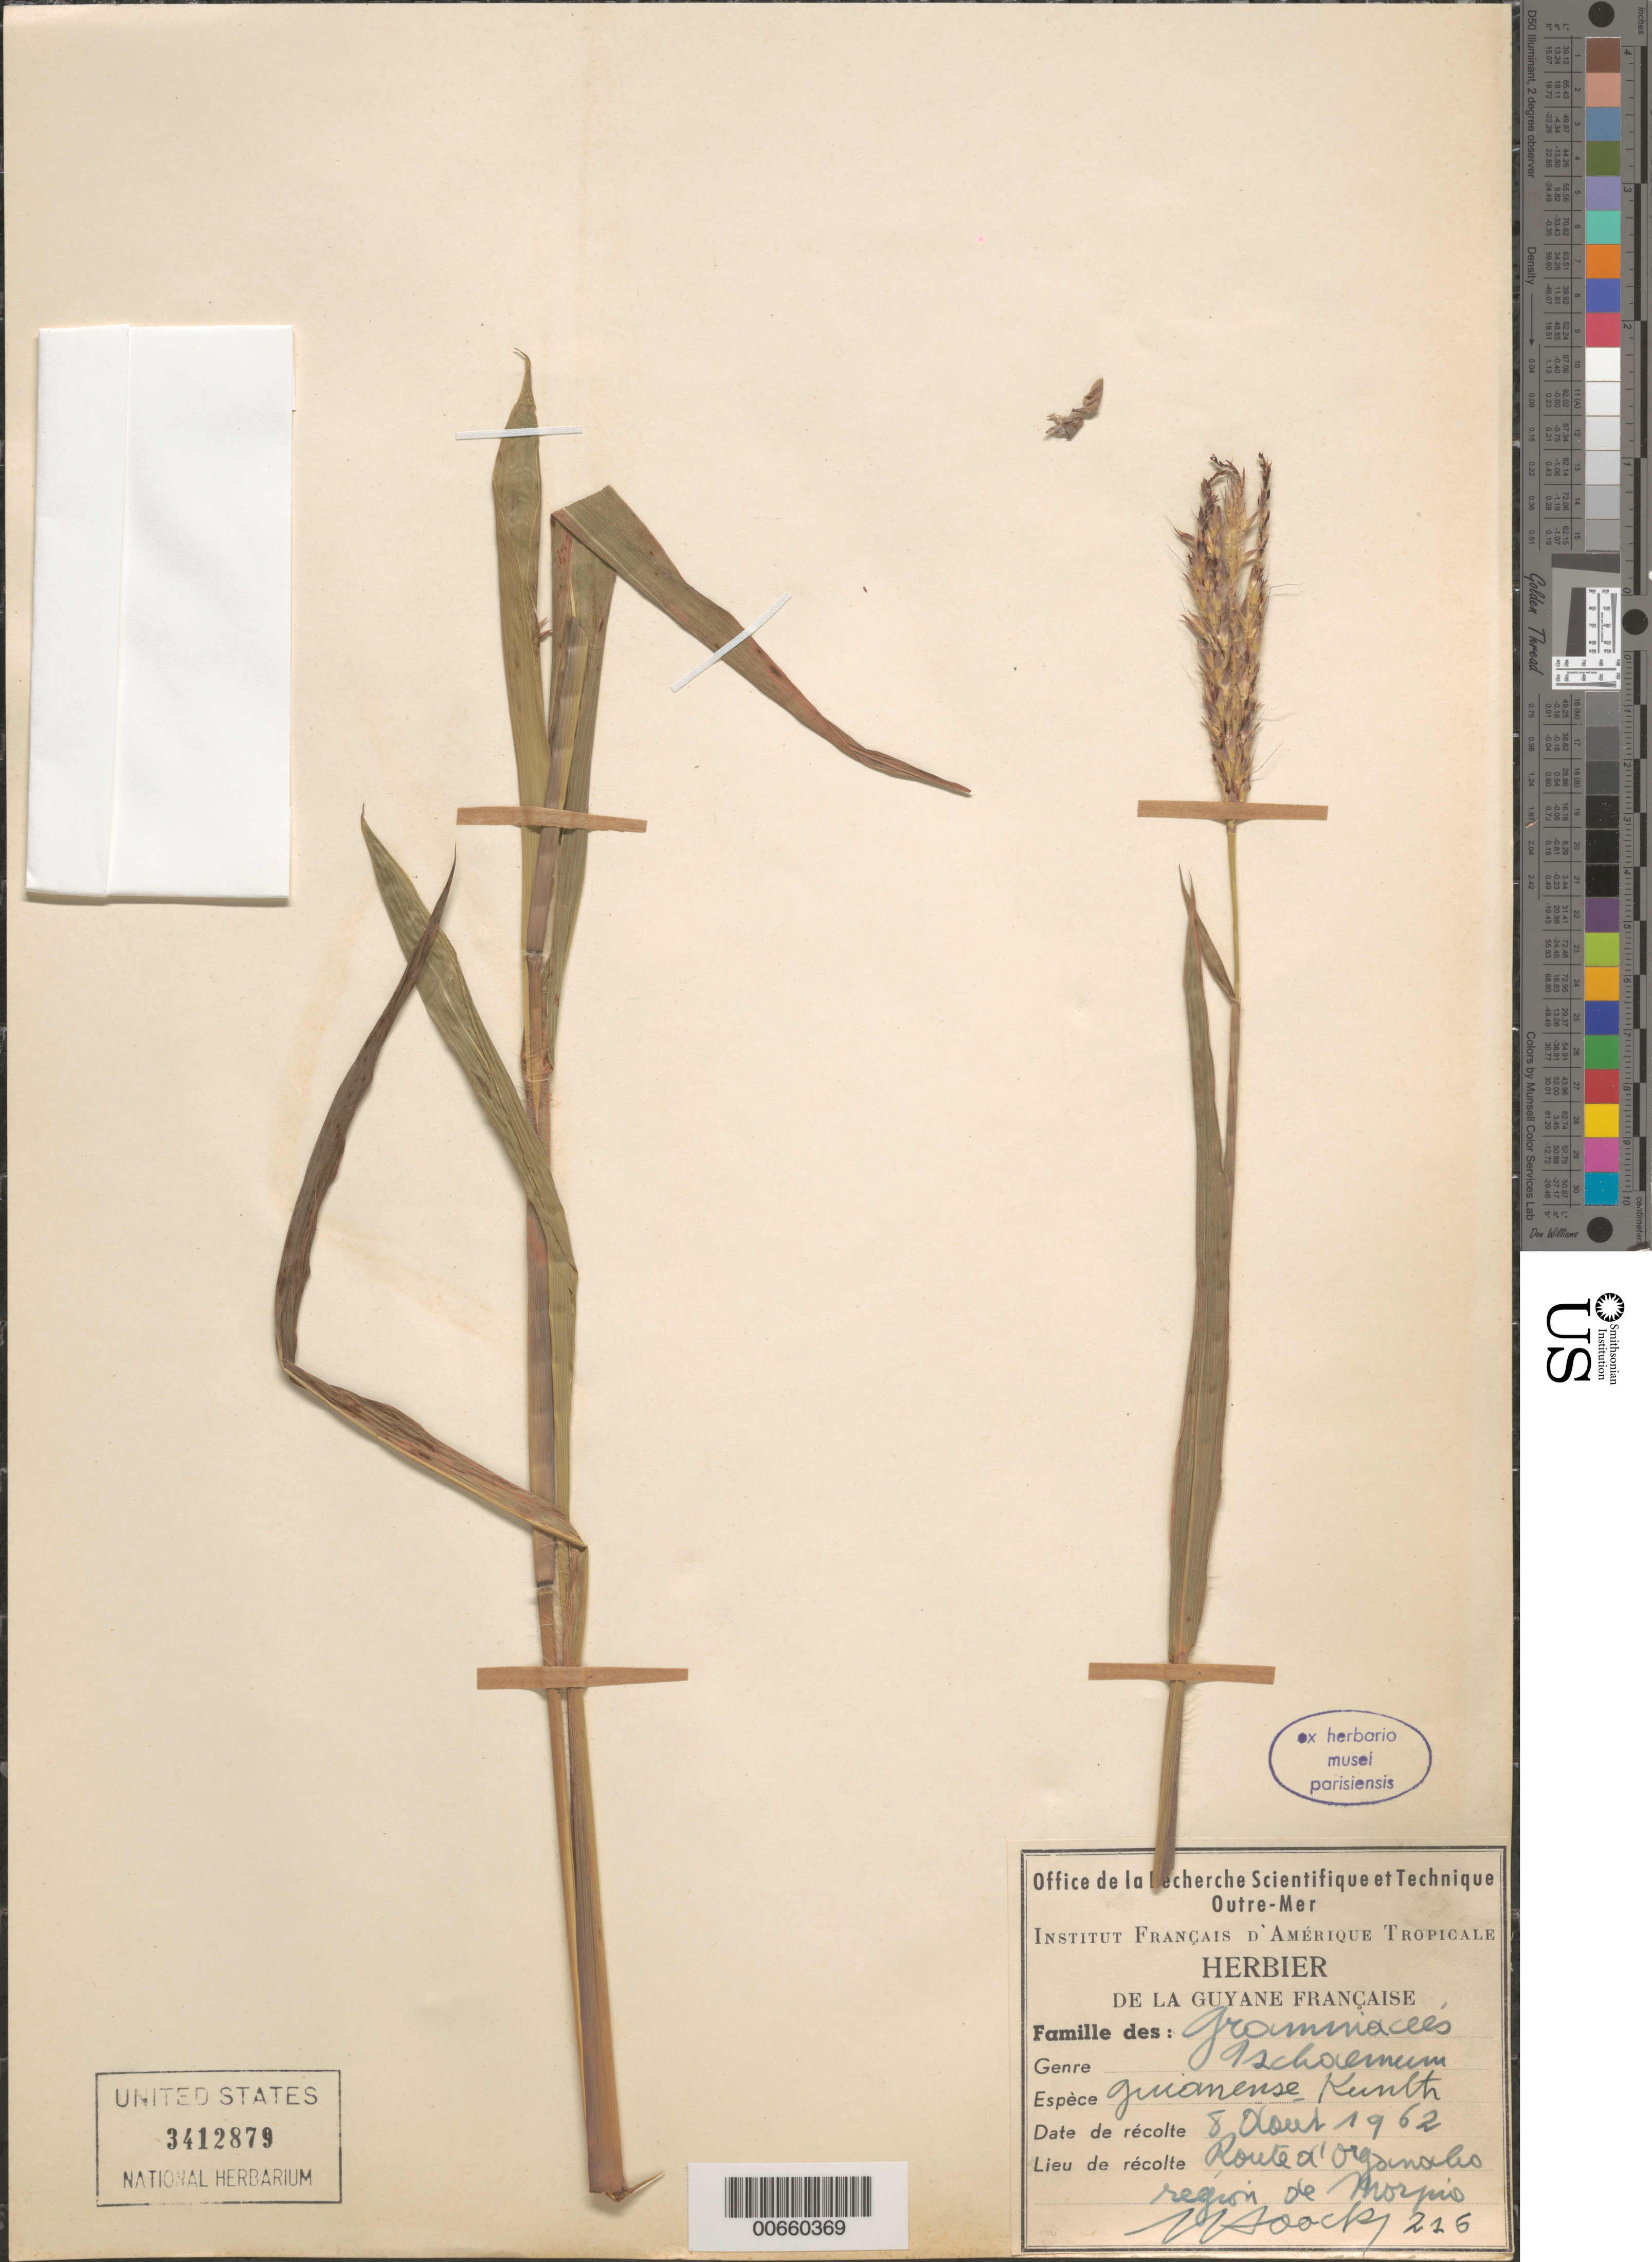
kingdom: Plantae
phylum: Tracheophyta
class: Liliopsida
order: Poales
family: Poaceae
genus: Ischaemum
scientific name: Ischaemum guianense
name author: Kunth ex Hack.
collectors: J. Hoock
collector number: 216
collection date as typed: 8-Aug-62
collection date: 1962-08-08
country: French Guiana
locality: Route d'Organabo, region de Morpio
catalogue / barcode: US 3412879